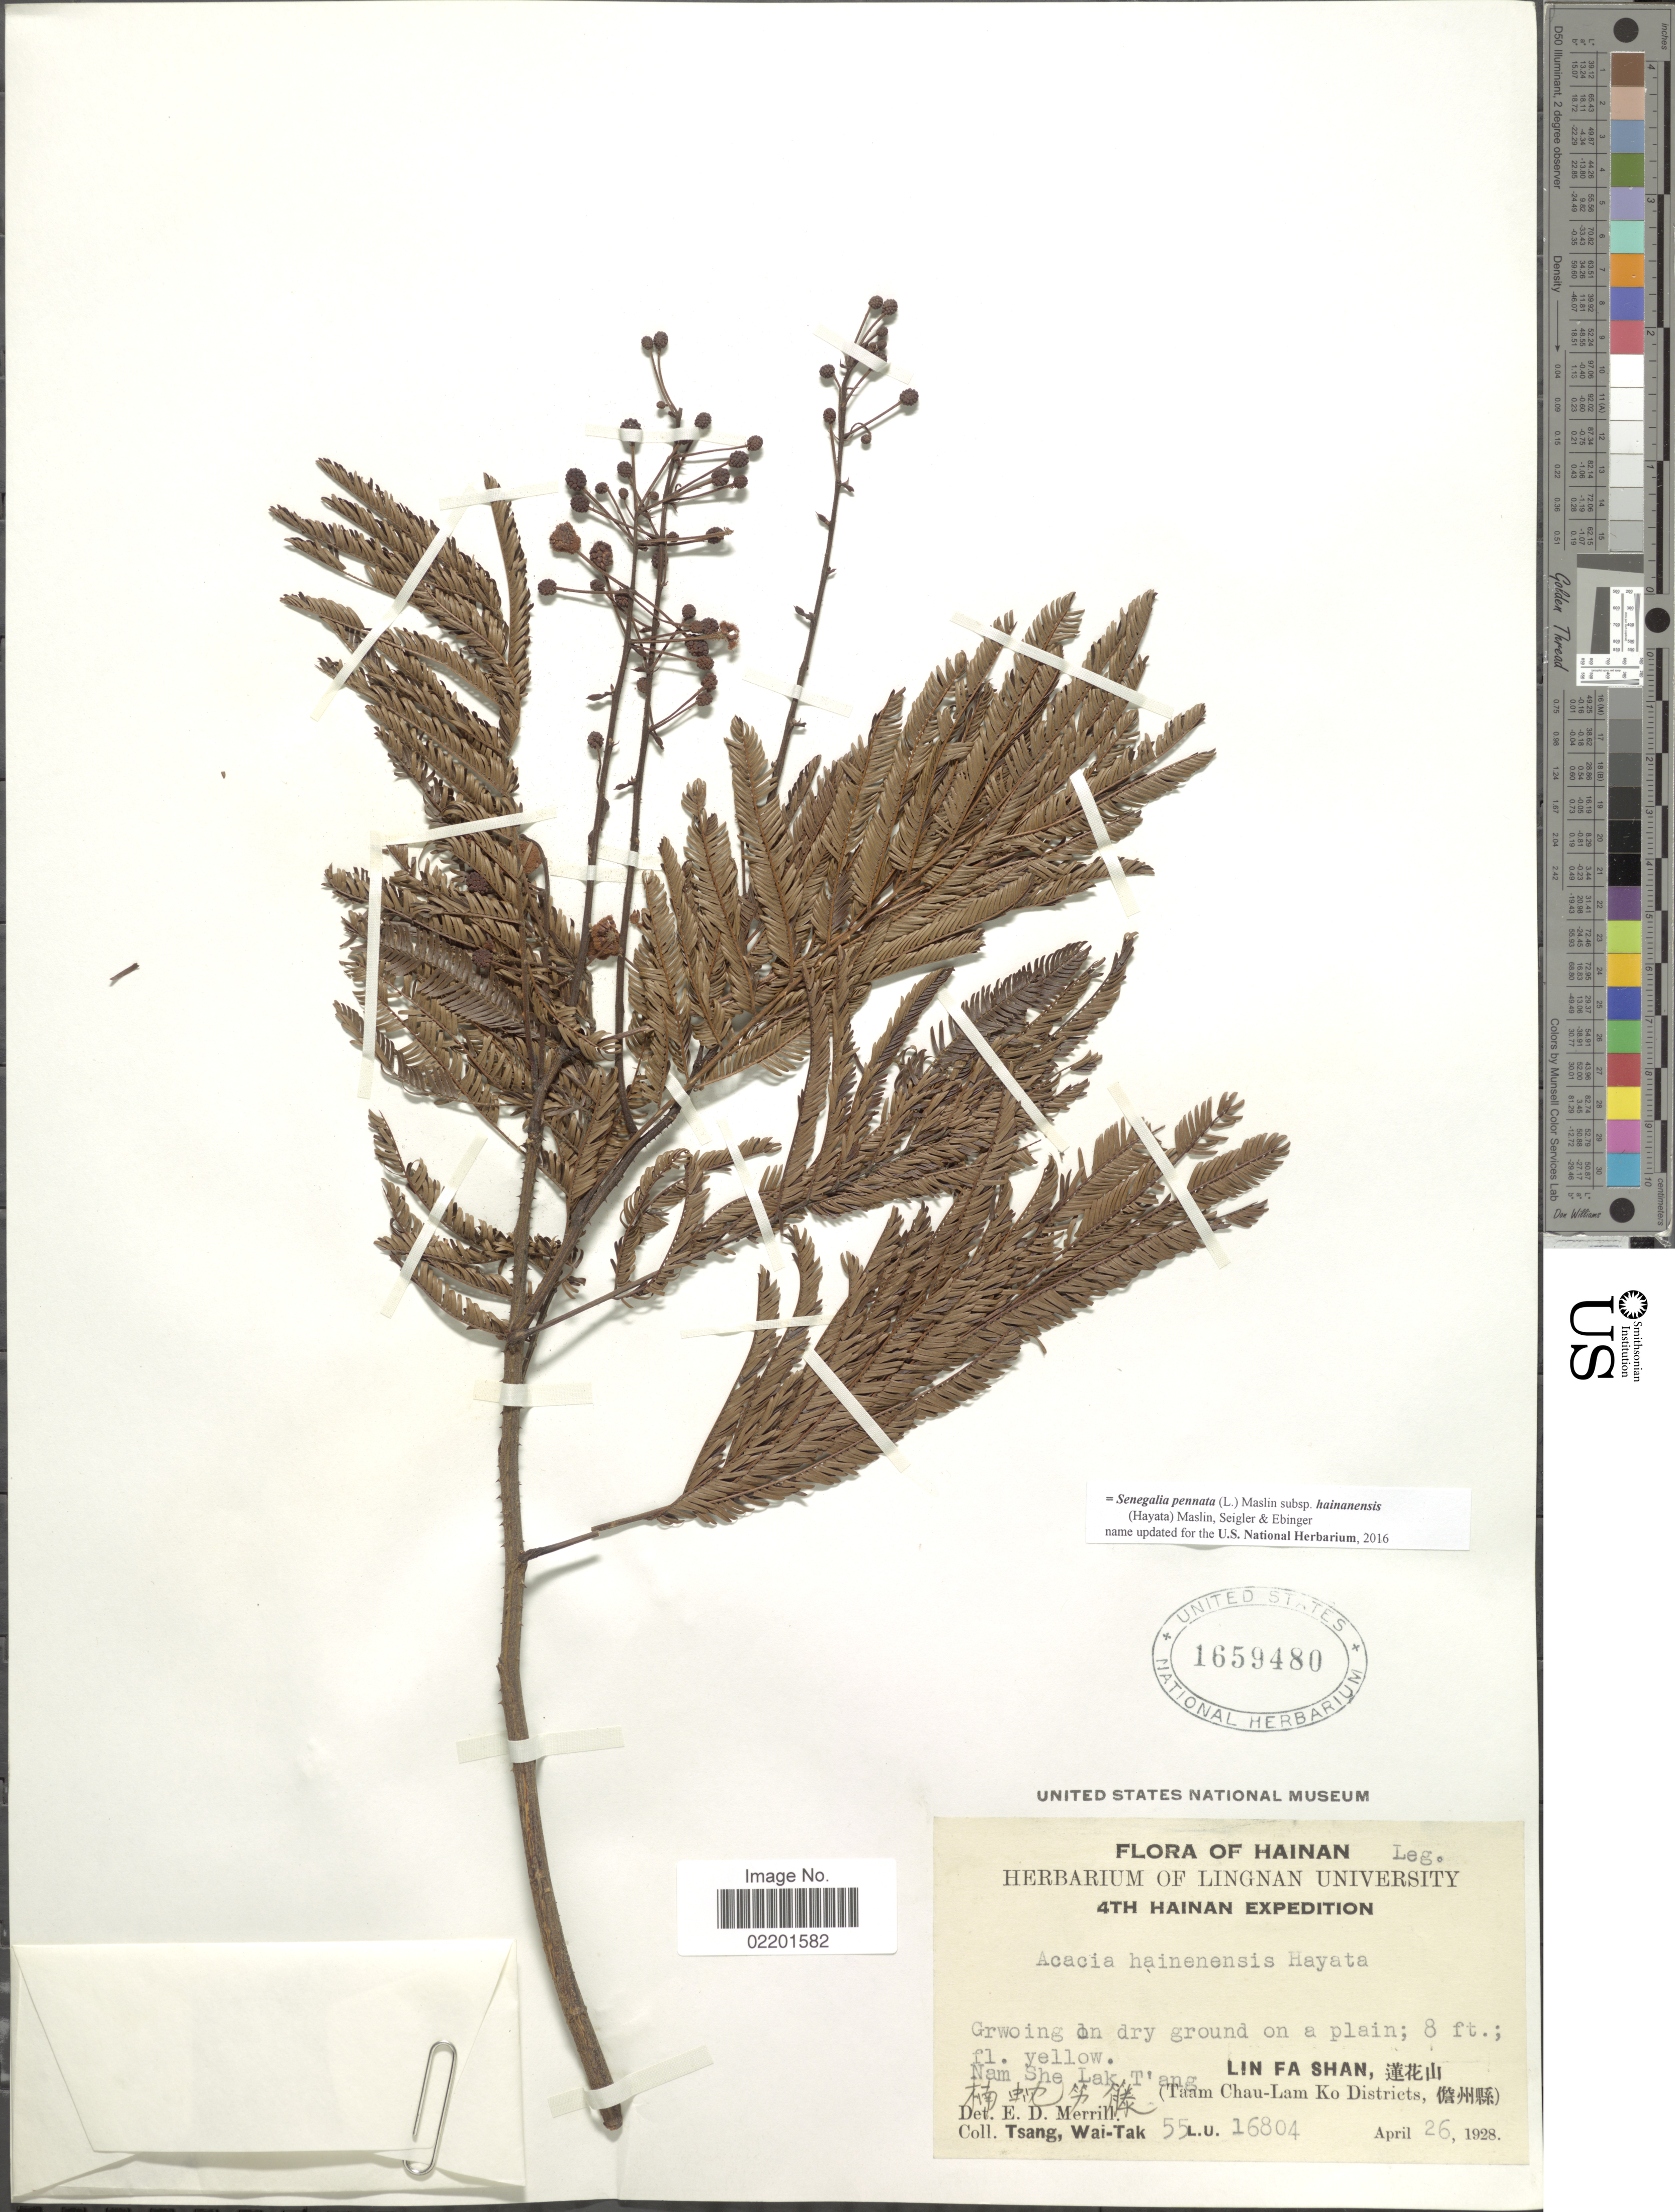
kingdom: Plantae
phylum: Tracheophyta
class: Magnoliopsida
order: Fabales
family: Fabaceae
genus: Senegalia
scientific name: Senegalia pennata subsp. hainanensis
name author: (Hayata) Maslin et al.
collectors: W. T. Tsang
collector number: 55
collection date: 1928-04-26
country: China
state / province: Hainan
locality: Hainan, Lin Fa Shan, X. (Taam Chau-Lam Ko Districts, X).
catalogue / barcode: US 1659480